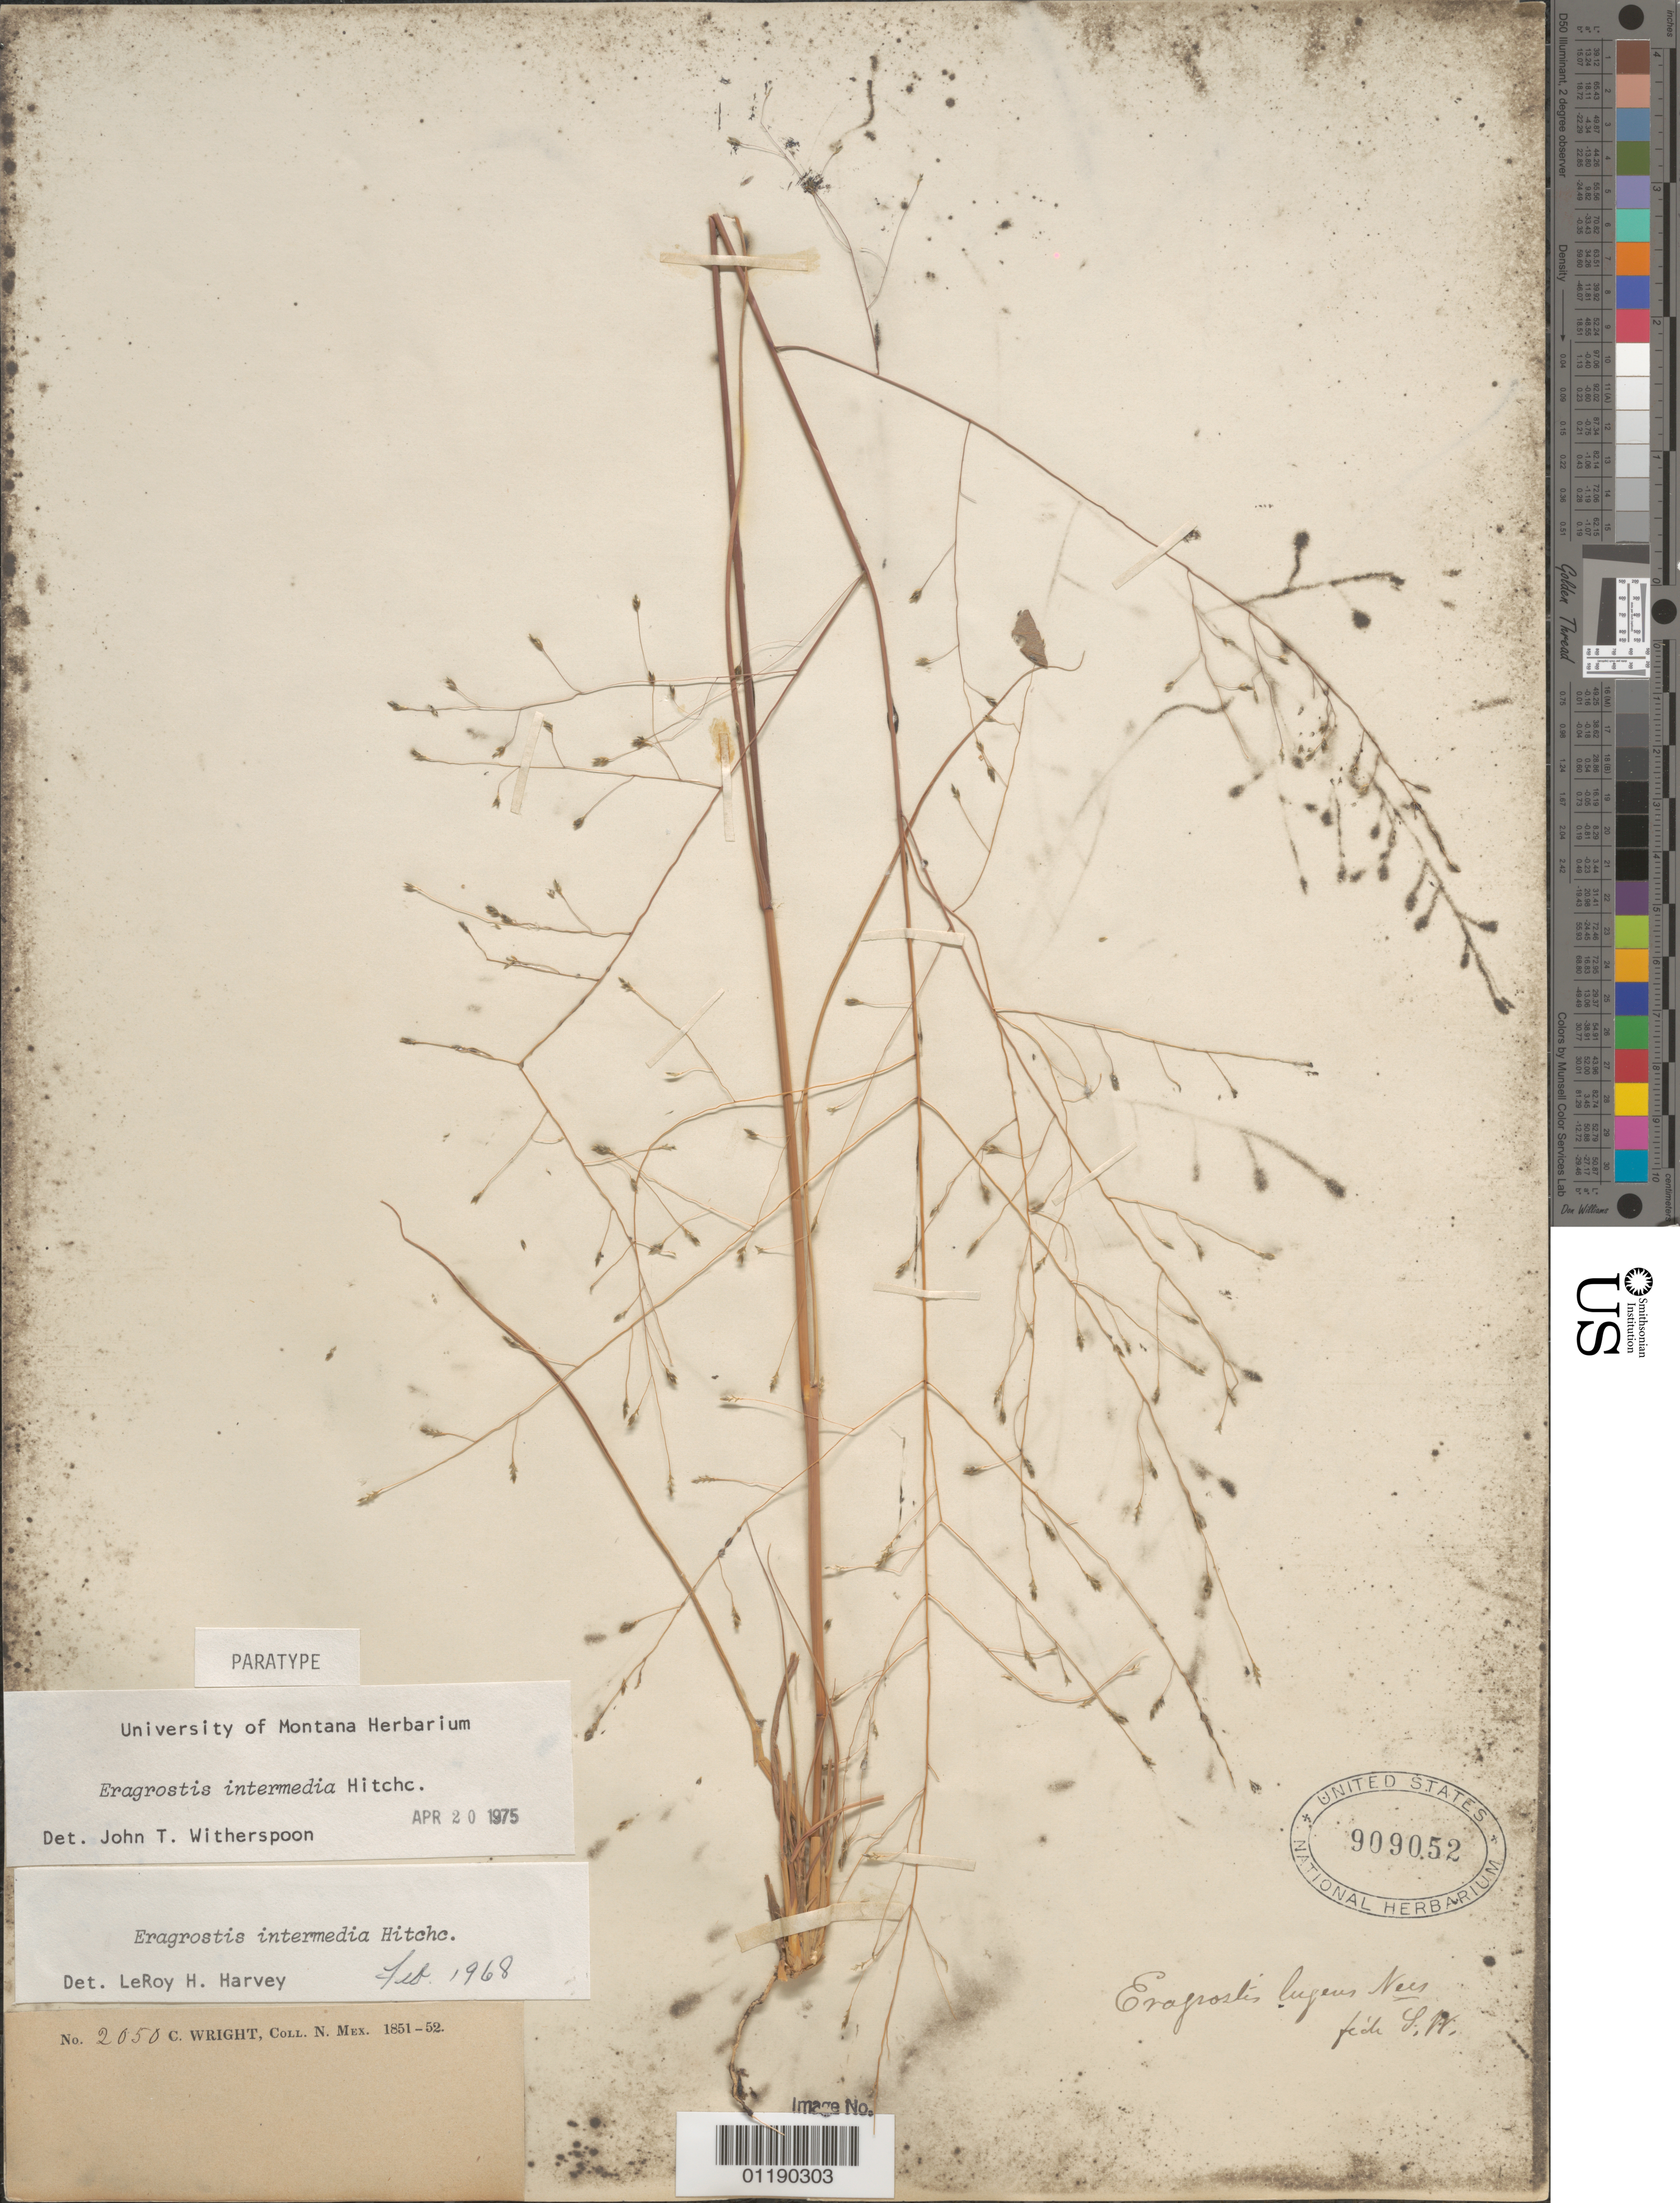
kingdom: Plantae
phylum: Tracheophyta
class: Liliopsida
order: Poales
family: Poaceae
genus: Eragrostis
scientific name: Eragrostis intermedia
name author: Hitchc.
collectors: C. Wright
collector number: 2050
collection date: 1851/1852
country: United States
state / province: New Mexico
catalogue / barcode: US 909052